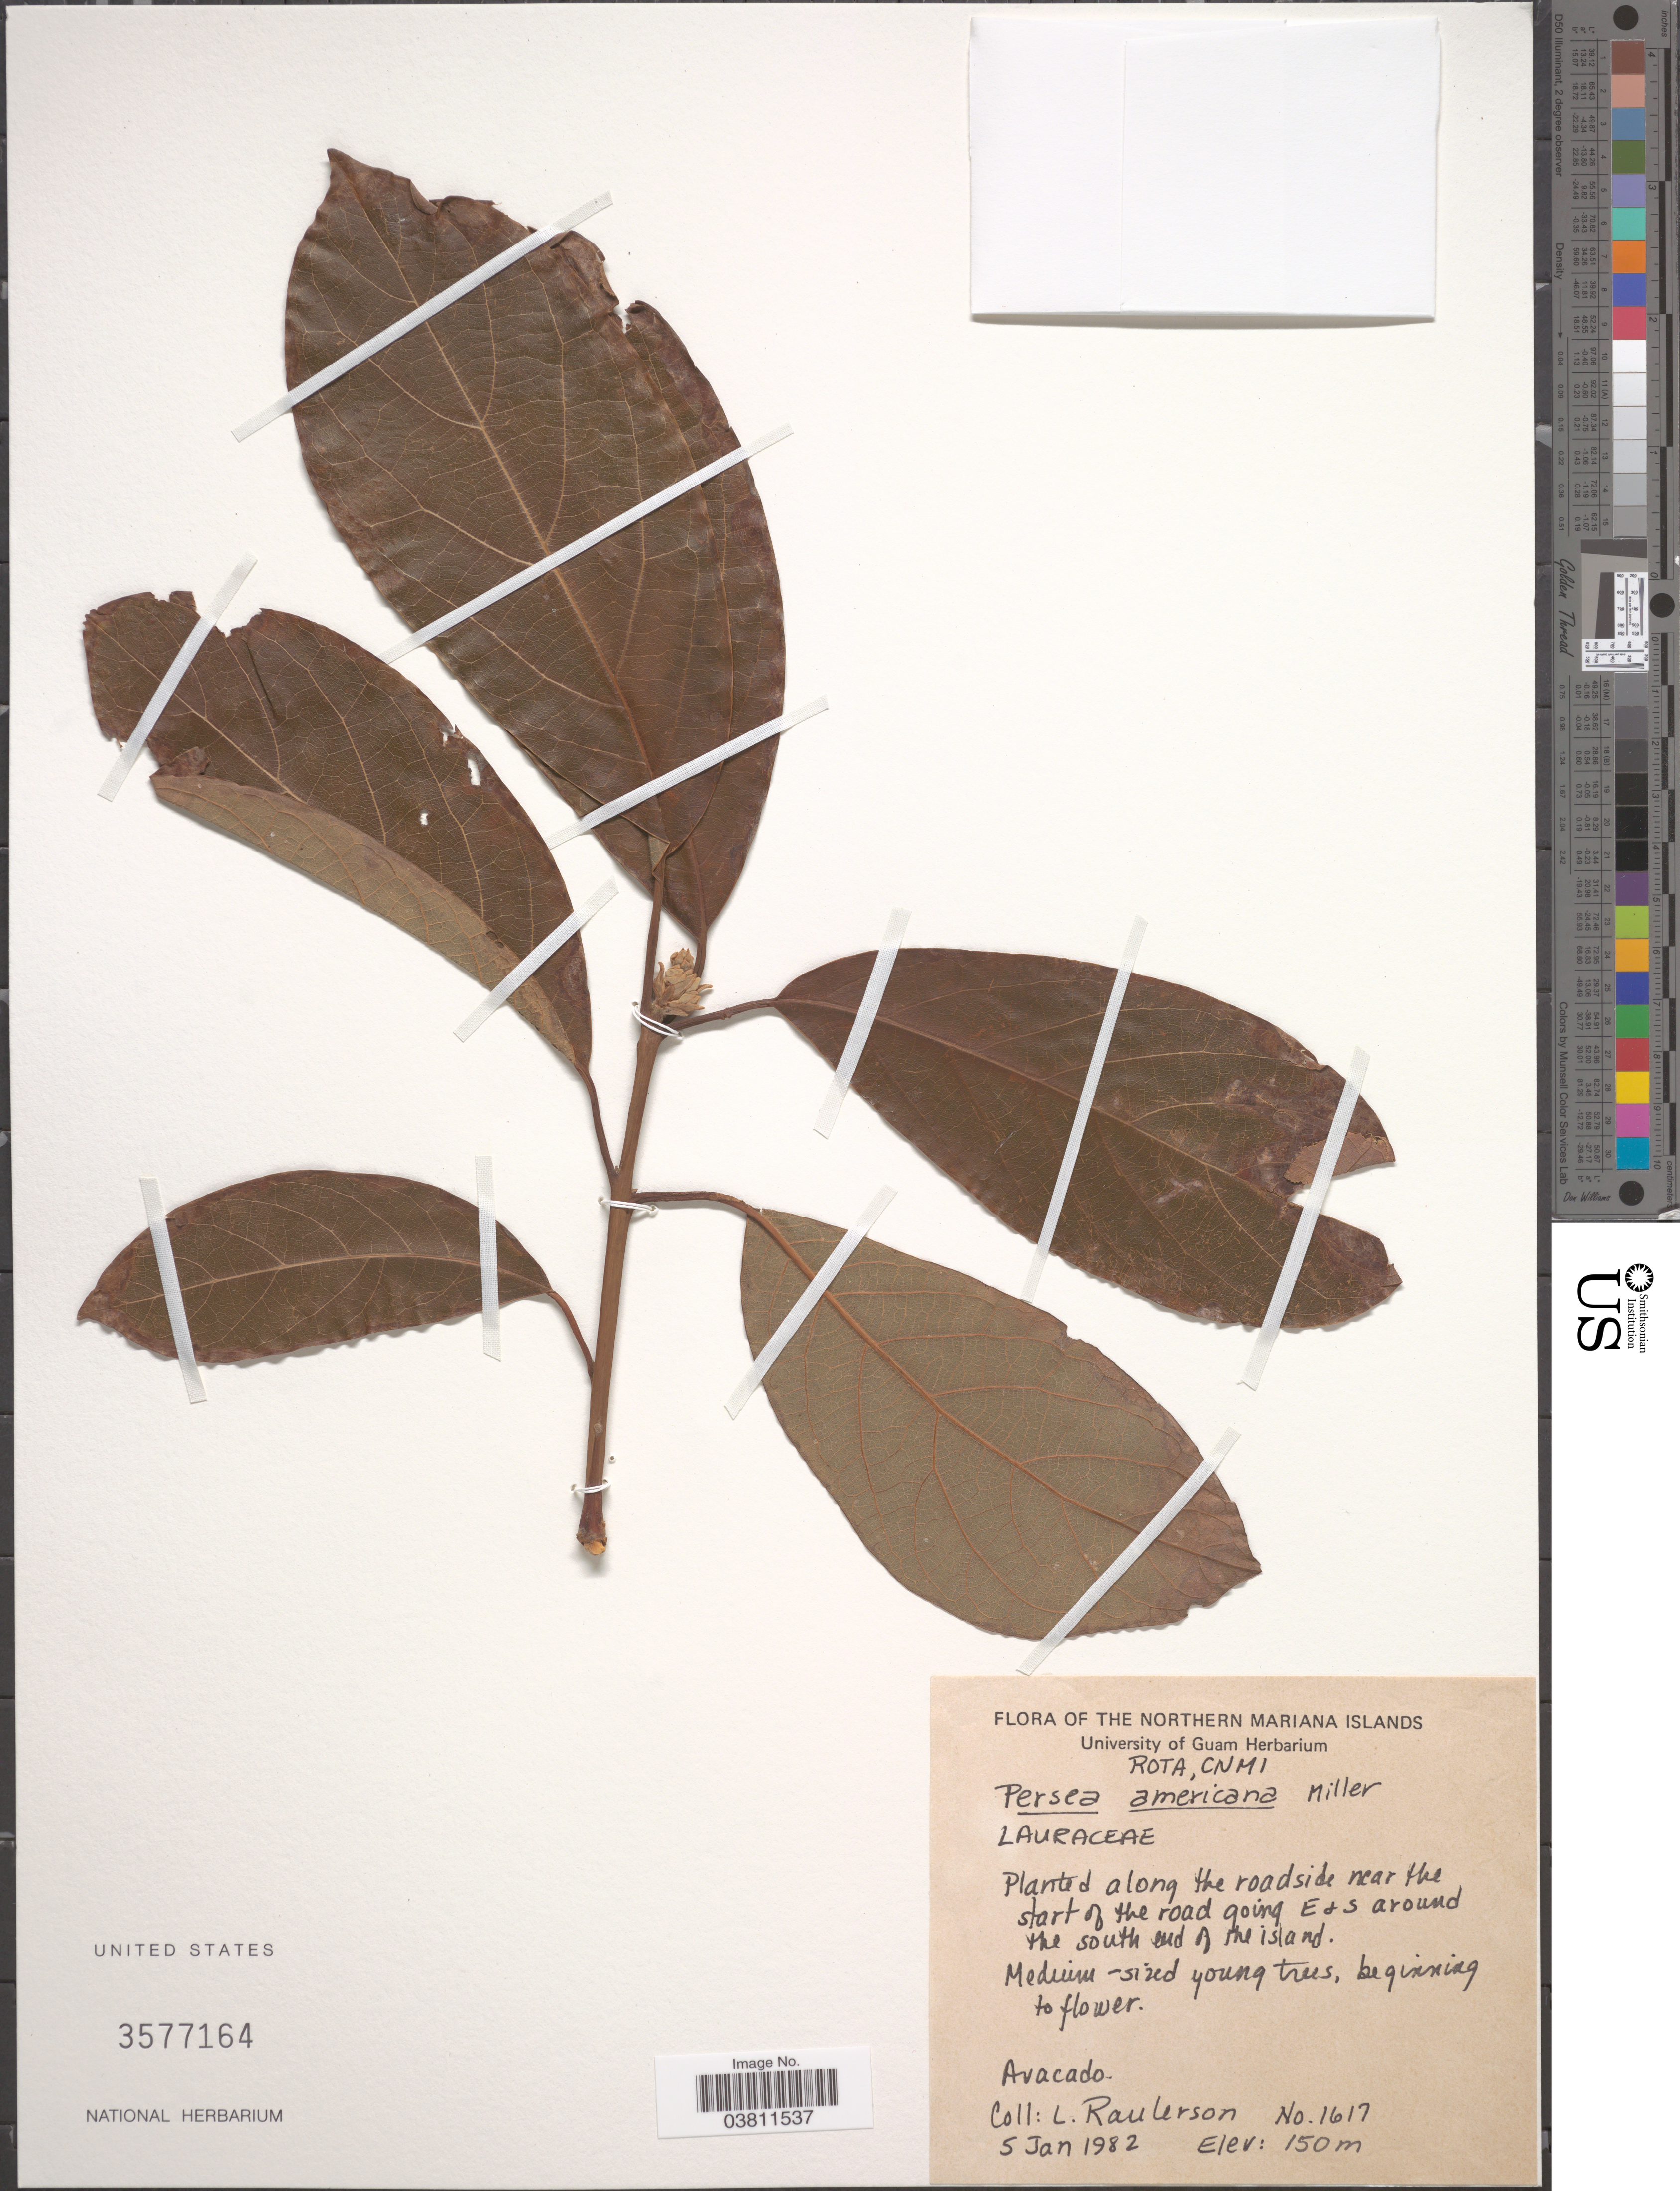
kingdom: Plantae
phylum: Tracheophyta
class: Magnoliopsida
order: Laurales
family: Lauraceae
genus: Persea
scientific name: Persea americana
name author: Mill.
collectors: L. Raulerson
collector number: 1617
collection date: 1982-01-05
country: Northern Mariana Islands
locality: Rota, CNMI. Along the roadside near the start of the road going E & S around the south end of the island.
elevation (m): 150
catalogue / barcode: US 3577164